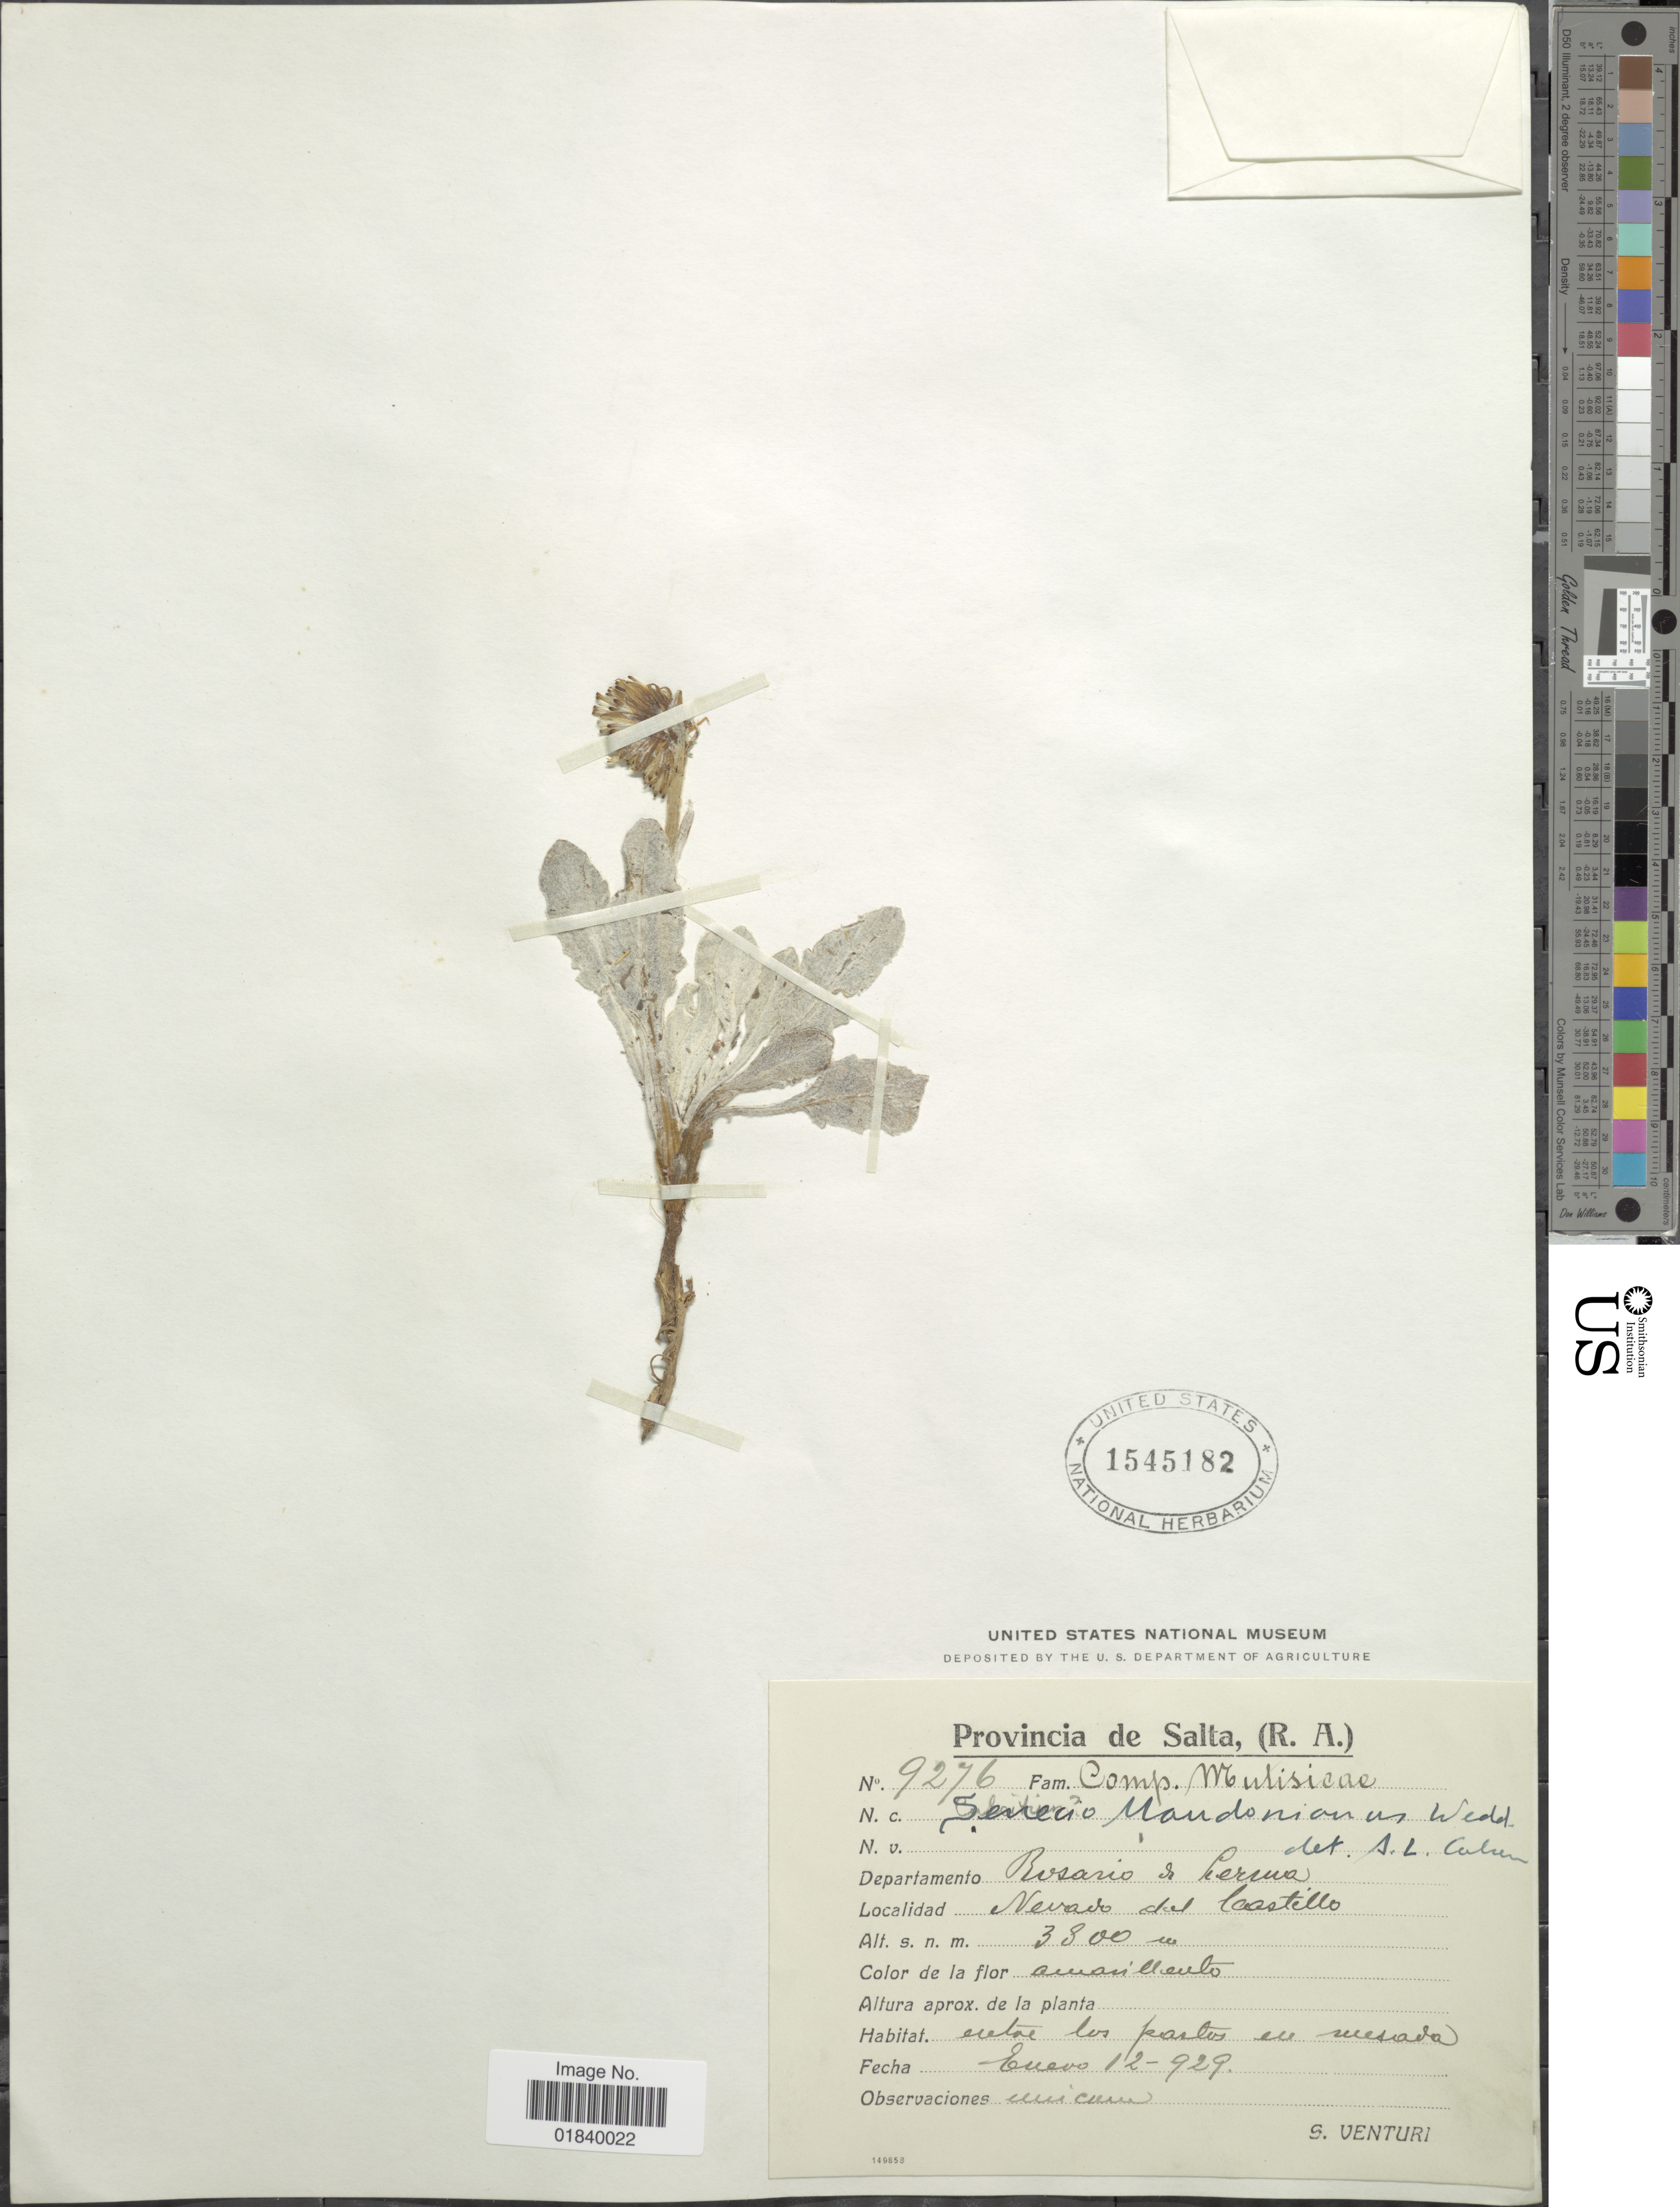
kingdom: Plantae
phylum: Tracheophyta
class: Magnoliopsida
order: Asterales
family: Asteraceae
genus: Senecio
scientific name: Senecio candollei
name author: Wedd.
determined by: Salomon, Luciana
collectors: S. Venturi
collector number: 9276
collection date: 1929-01-12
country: Argentina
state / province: Salta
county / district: Rosario de Lerma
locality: Nevado del Castillo.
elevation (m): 3800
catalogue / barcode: US 1545182